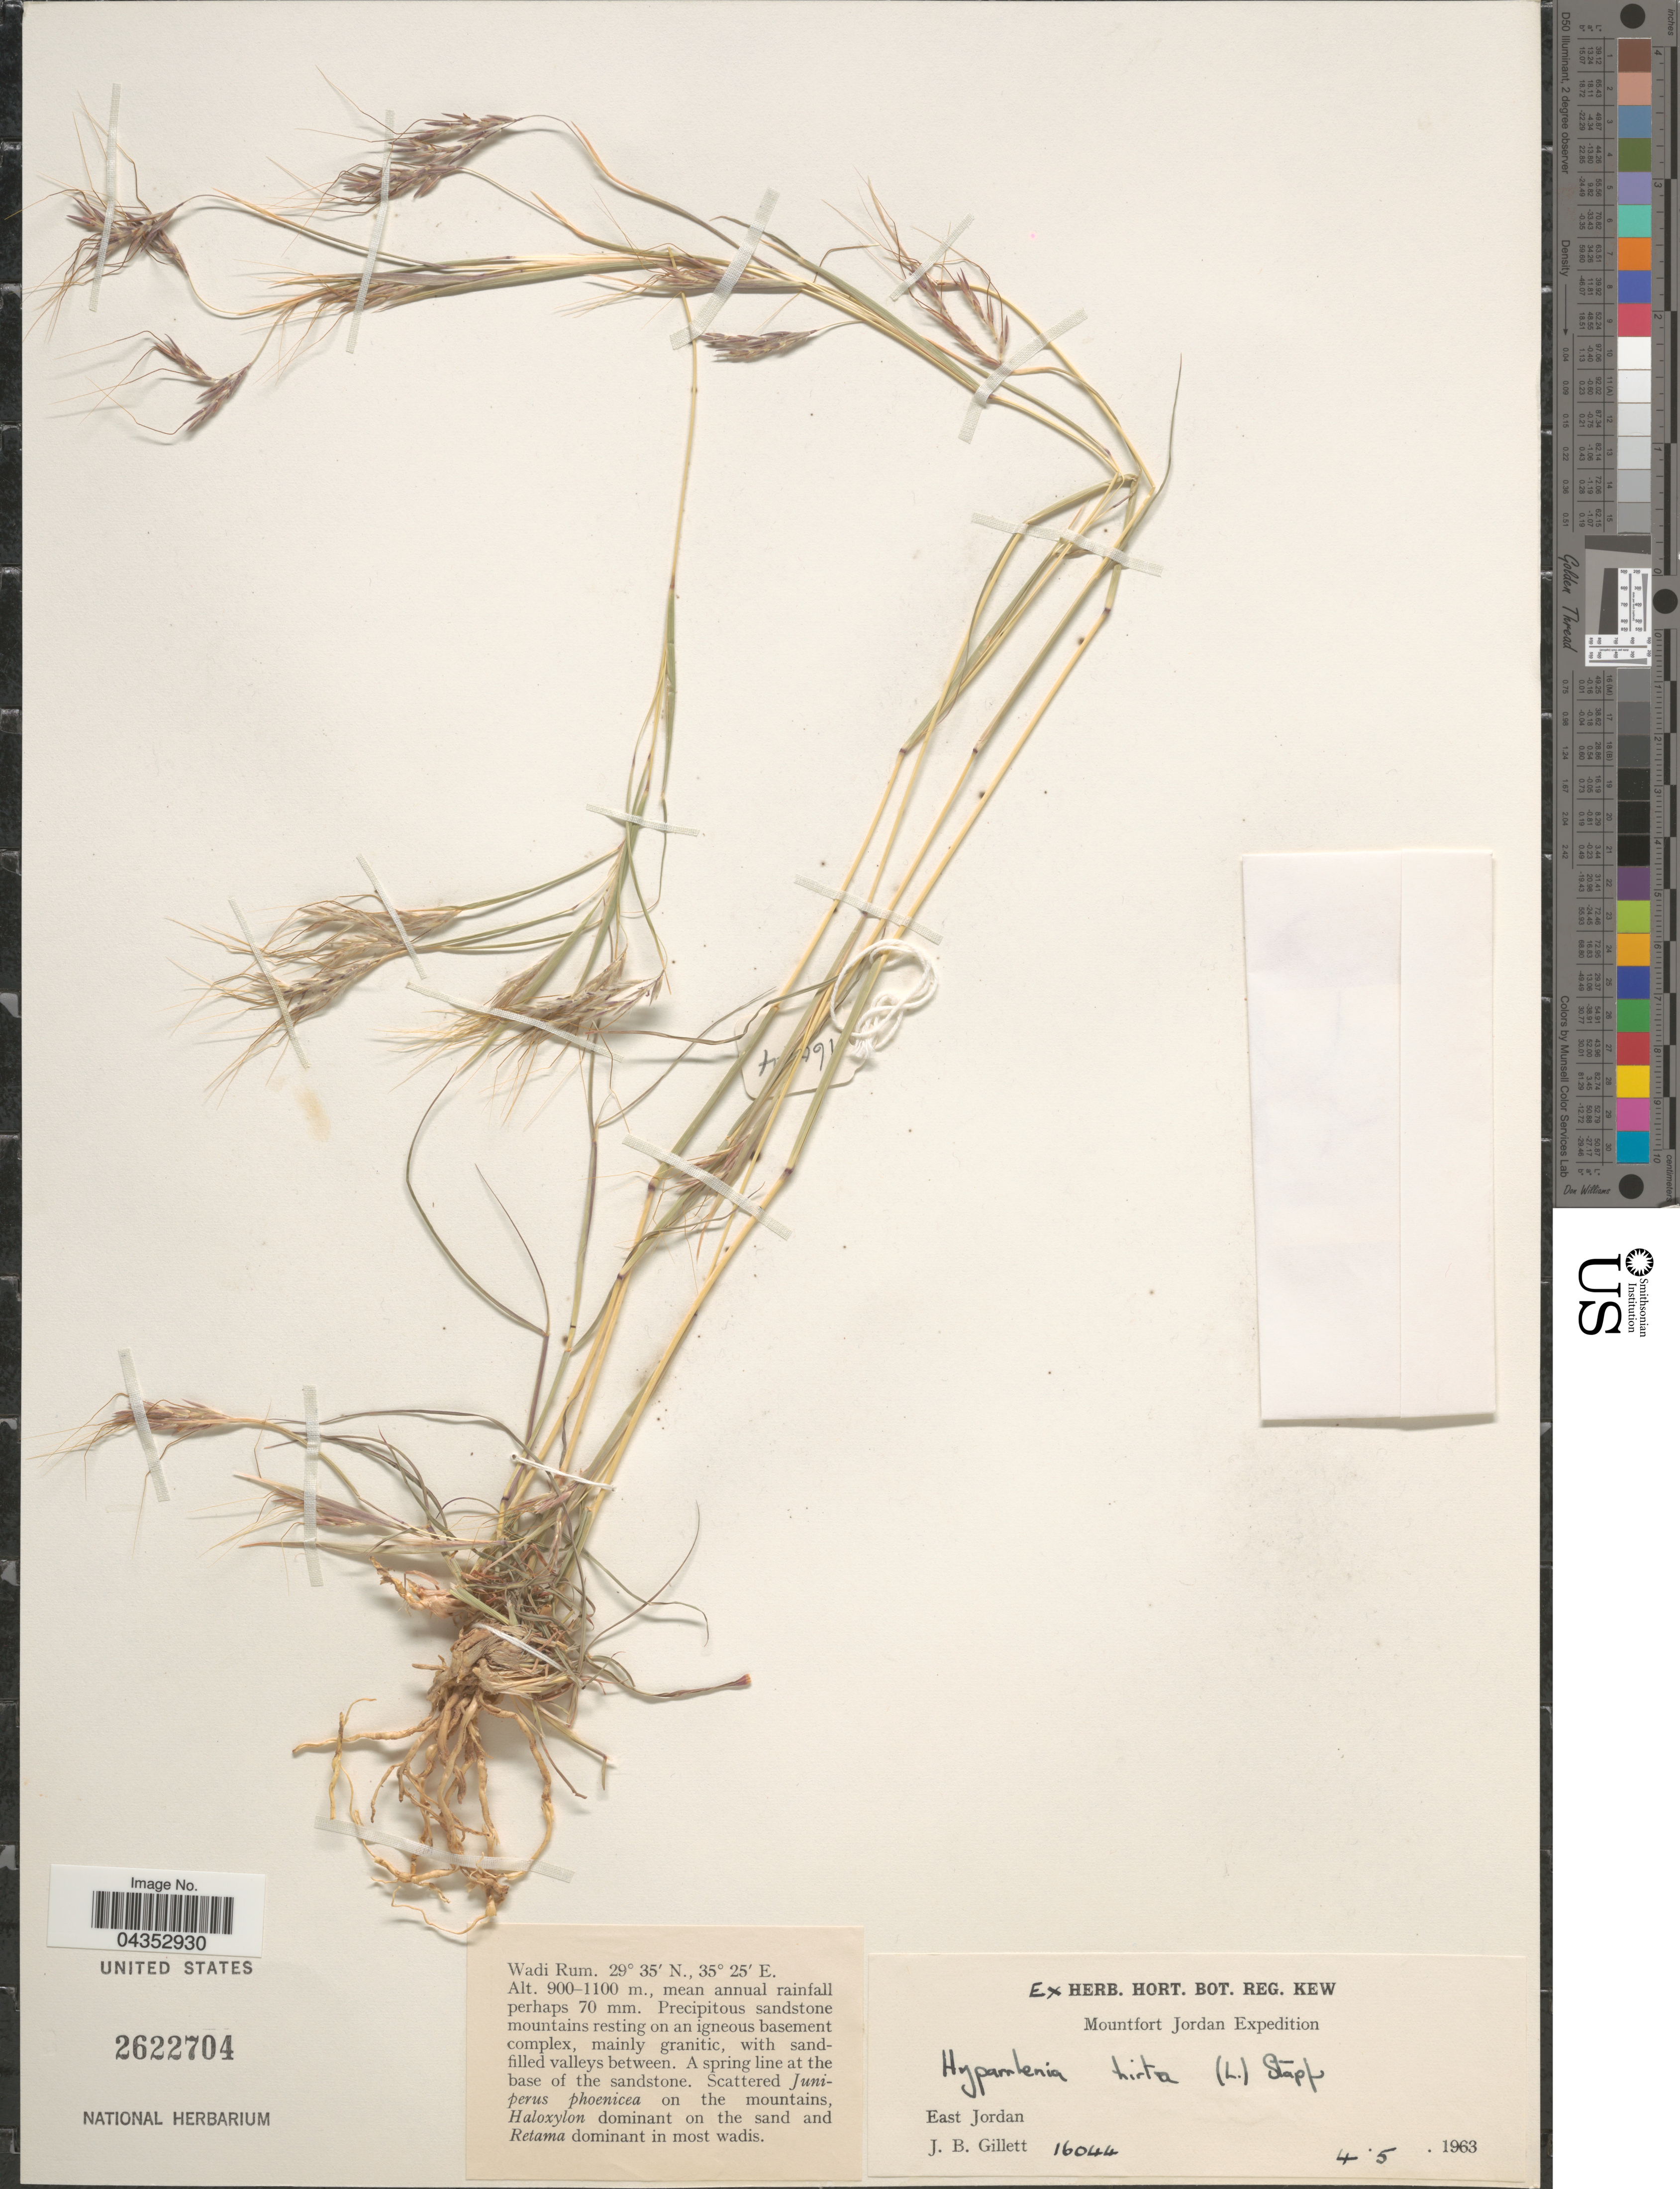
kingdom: Plantae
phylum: Tracheophyta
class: Liliopsida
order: Poales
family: Poaceae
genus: Hyparrhenia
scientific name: Hyparrhenia hirta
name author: (L.) Stapf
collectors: J. B. Gillett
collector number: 16044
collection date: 1963-05-04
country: Jordan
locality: Wadi Rum. Mountfort Jordan Expedition. East Jordan.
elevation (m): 900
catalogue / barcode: US 2622704